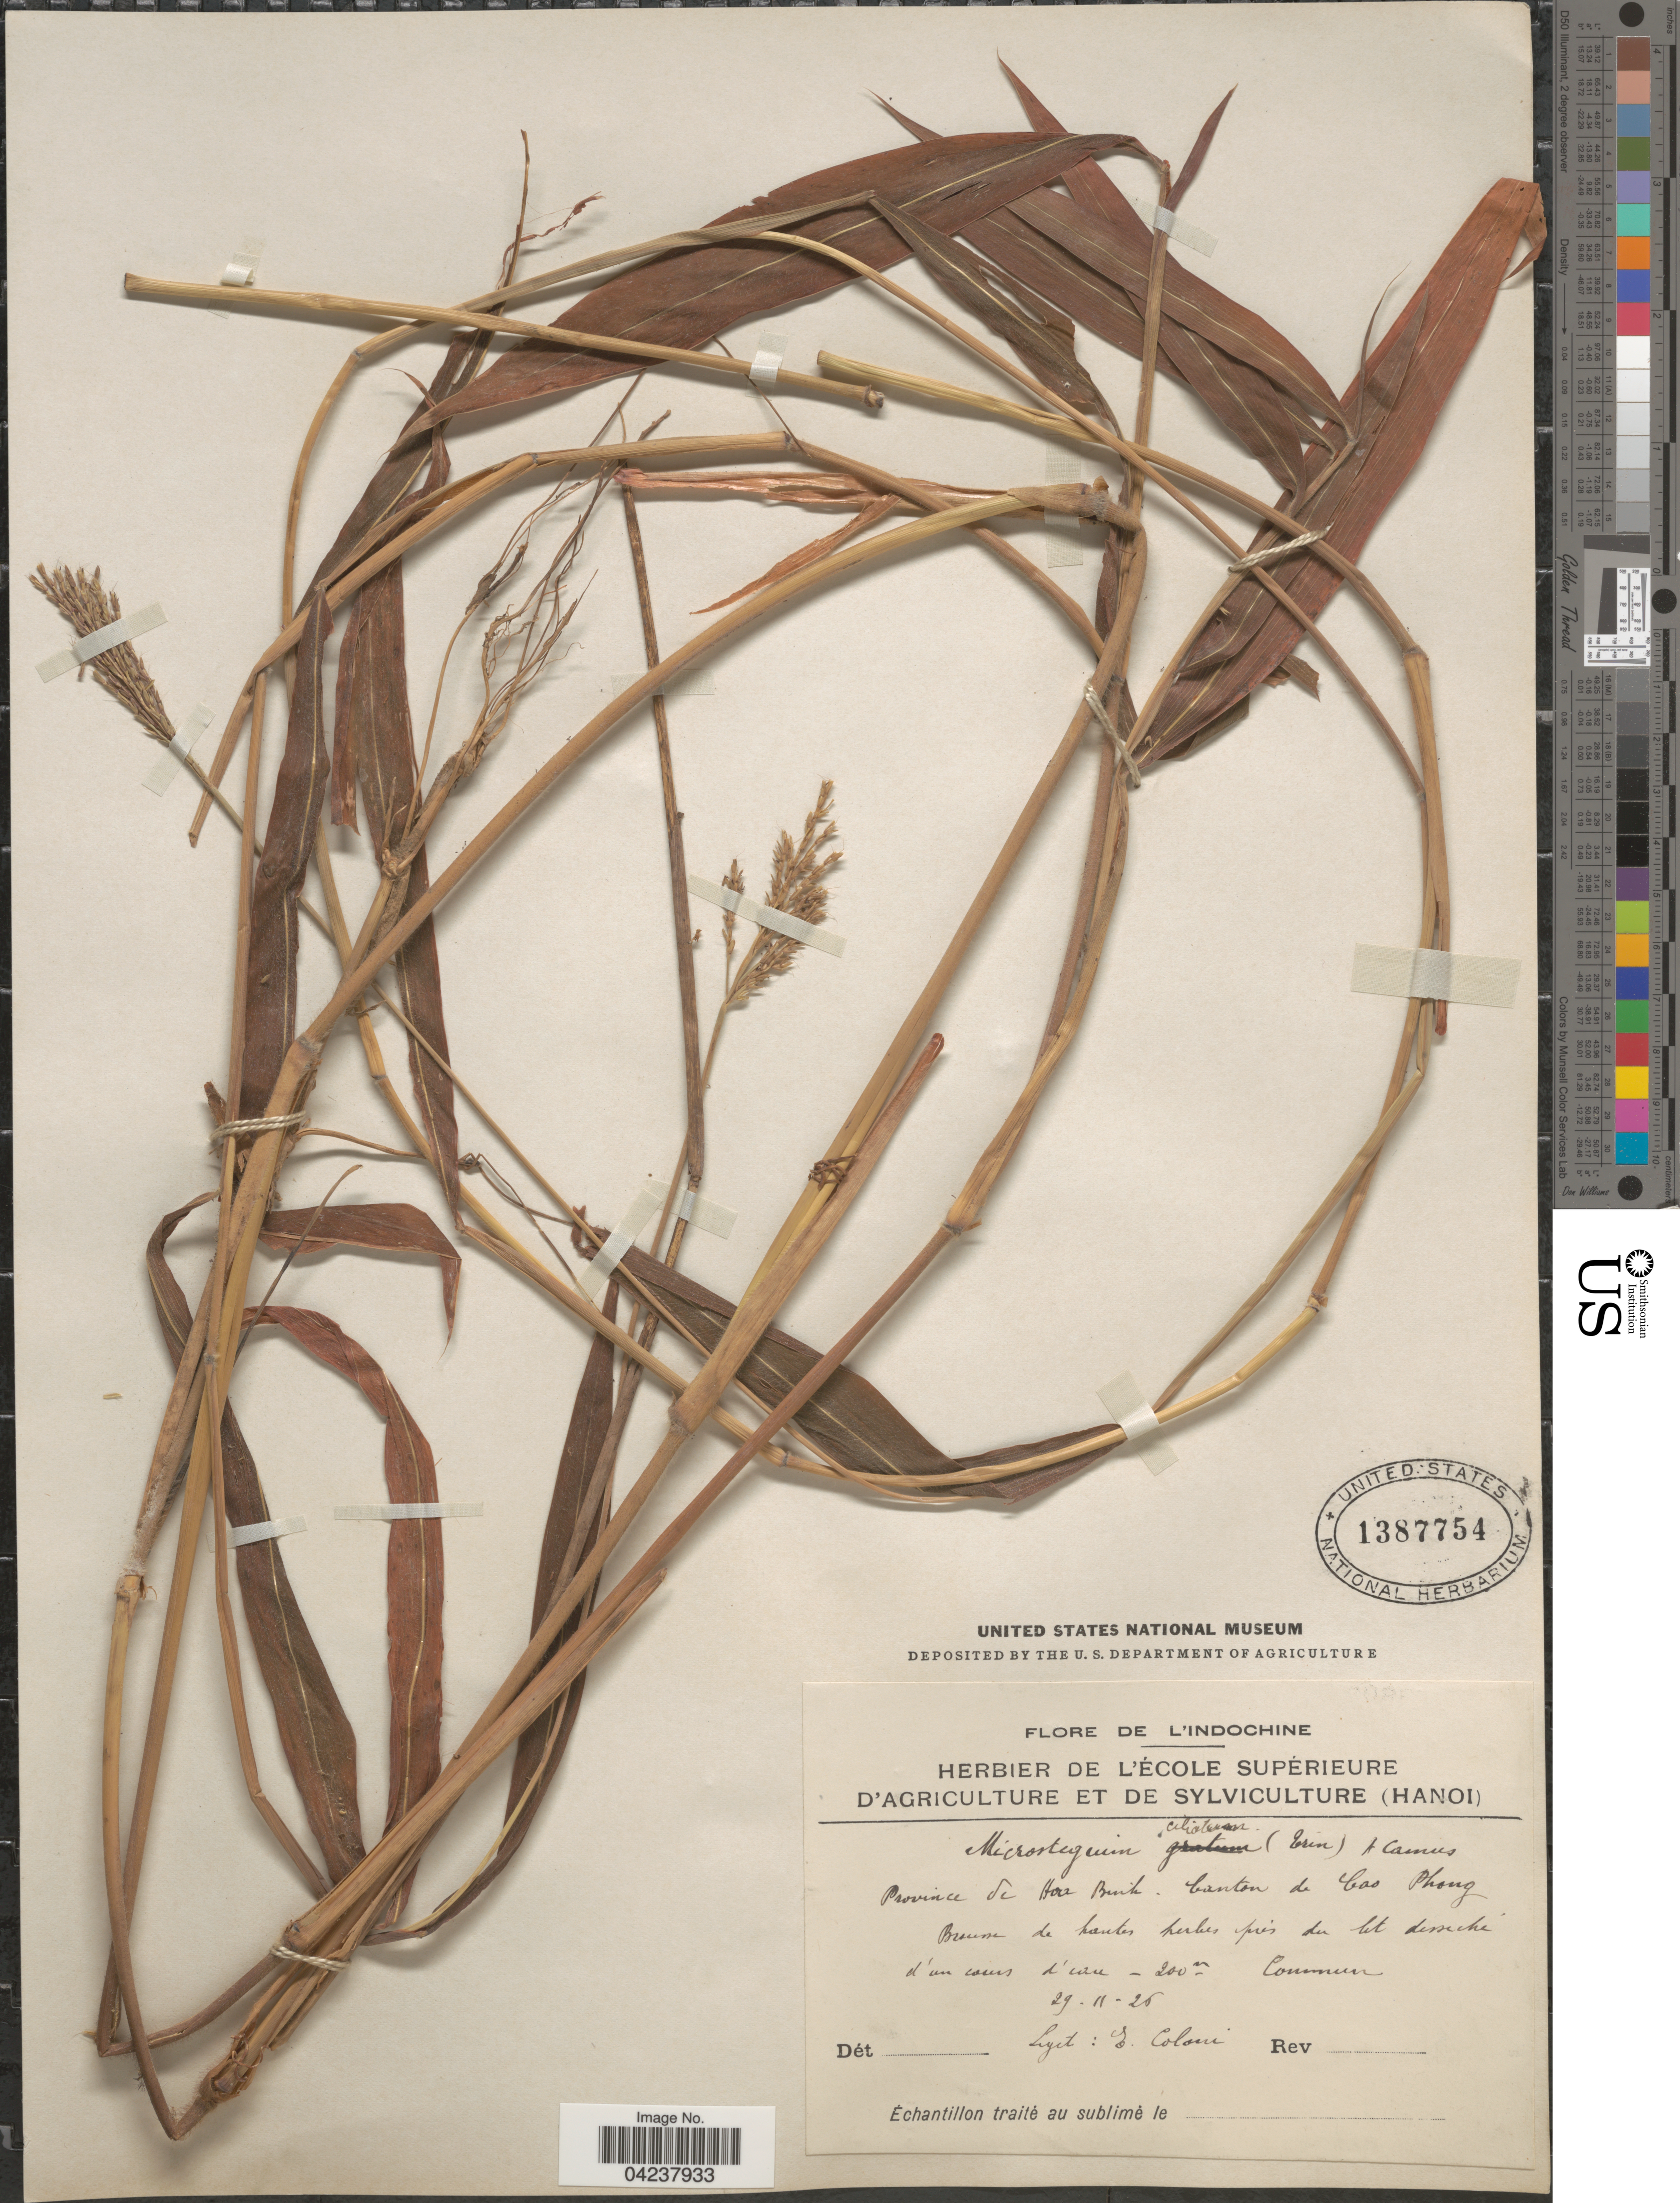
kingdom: Plantae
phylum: Tracheophyta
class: Liliopsida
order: Poales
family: Poaceae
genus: Microstegium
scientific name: Microstegium petiolare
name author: (Trin.) Bor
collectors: E. Colani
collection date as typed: Transcribed d/m/y: 29/11/25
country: Vietnam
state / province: Hoa Binh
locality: Canton de Cao Phong.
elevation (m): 200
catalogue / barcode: US 1387754